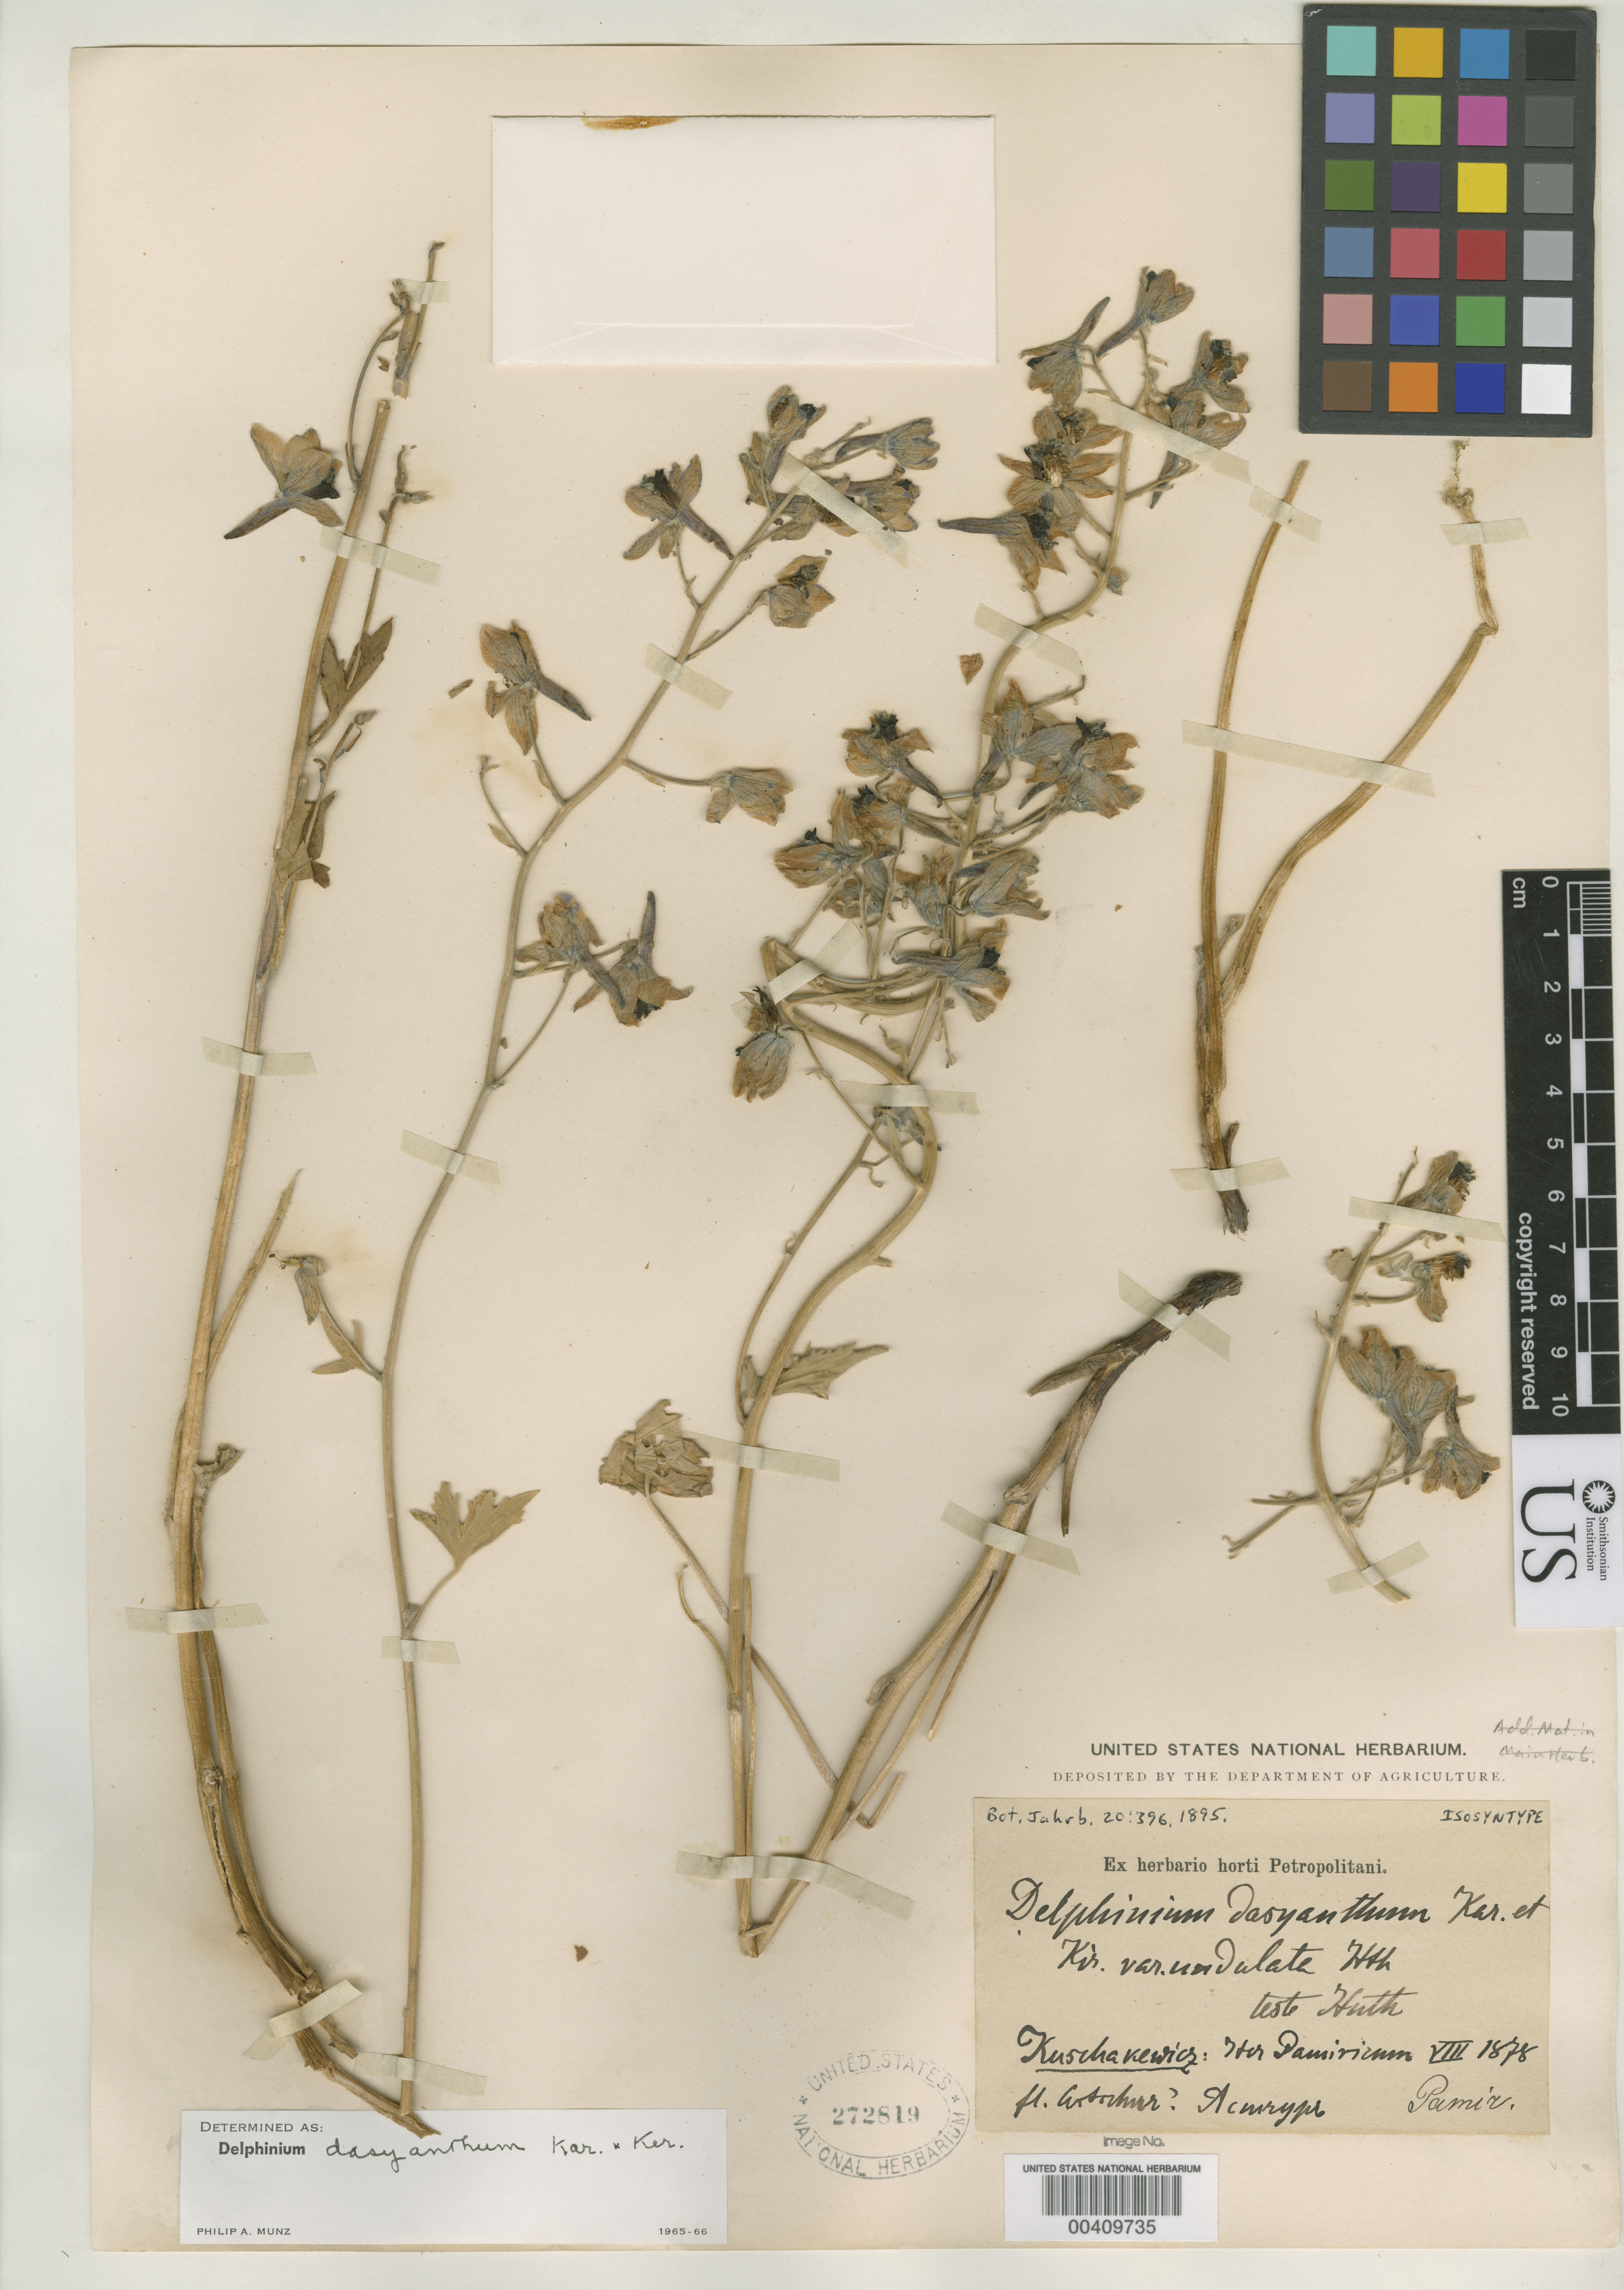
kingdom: Plantae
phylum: Tracheophyta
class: Magnoliopsida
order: Ranunculales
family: Ranunculaceae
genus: Delphinium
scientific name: Delphinium dasyanthum var. undulatum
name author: Huth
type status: Isosyntype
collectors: -. Kuschakewicz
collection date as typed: Aug 1878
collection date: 1878-08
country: Tajikistan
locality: Pamir.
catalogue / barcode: US 272819